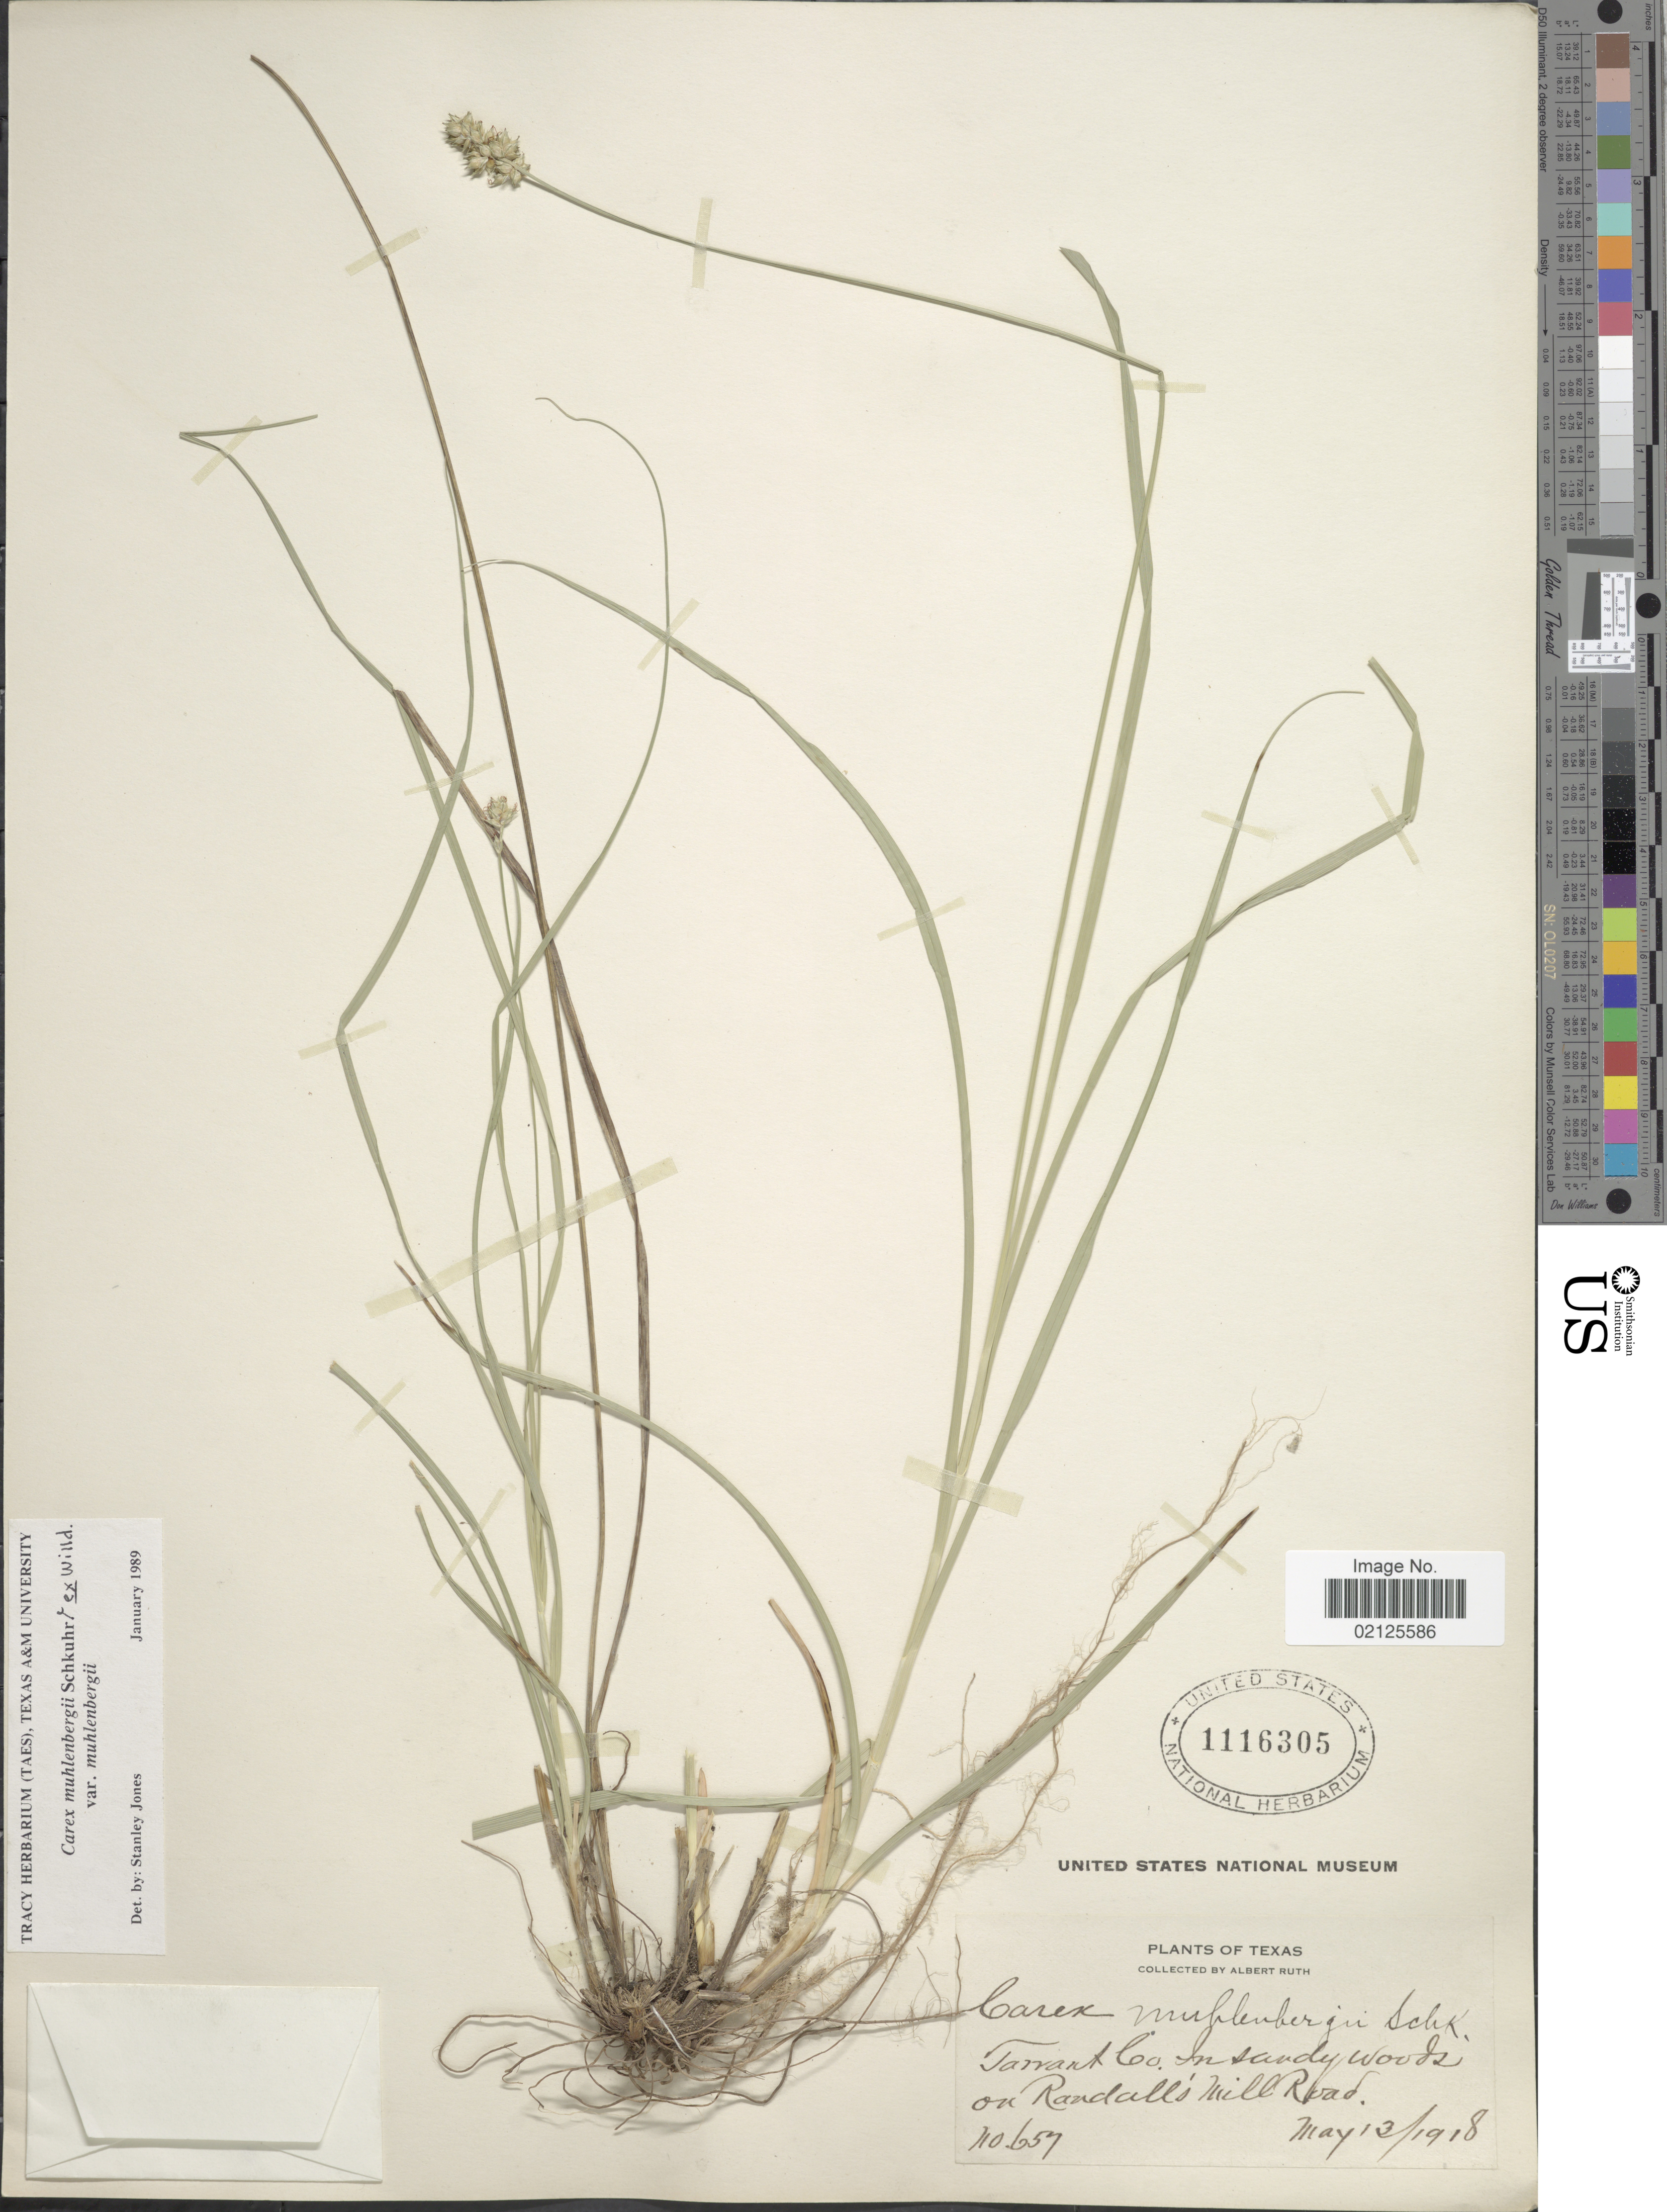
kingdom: Plantae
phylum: Tracheophyta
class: Liliopsida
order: Poales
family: Cyperaceae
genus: Carex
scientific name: Carex muehlenbergii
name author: Willd.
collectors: A. Ruth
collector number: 657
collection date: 1918-05-13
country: United States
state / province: Texas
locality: Tarrant Co. In sandy woods or Randall's Mill Road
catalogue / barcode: US 1116305